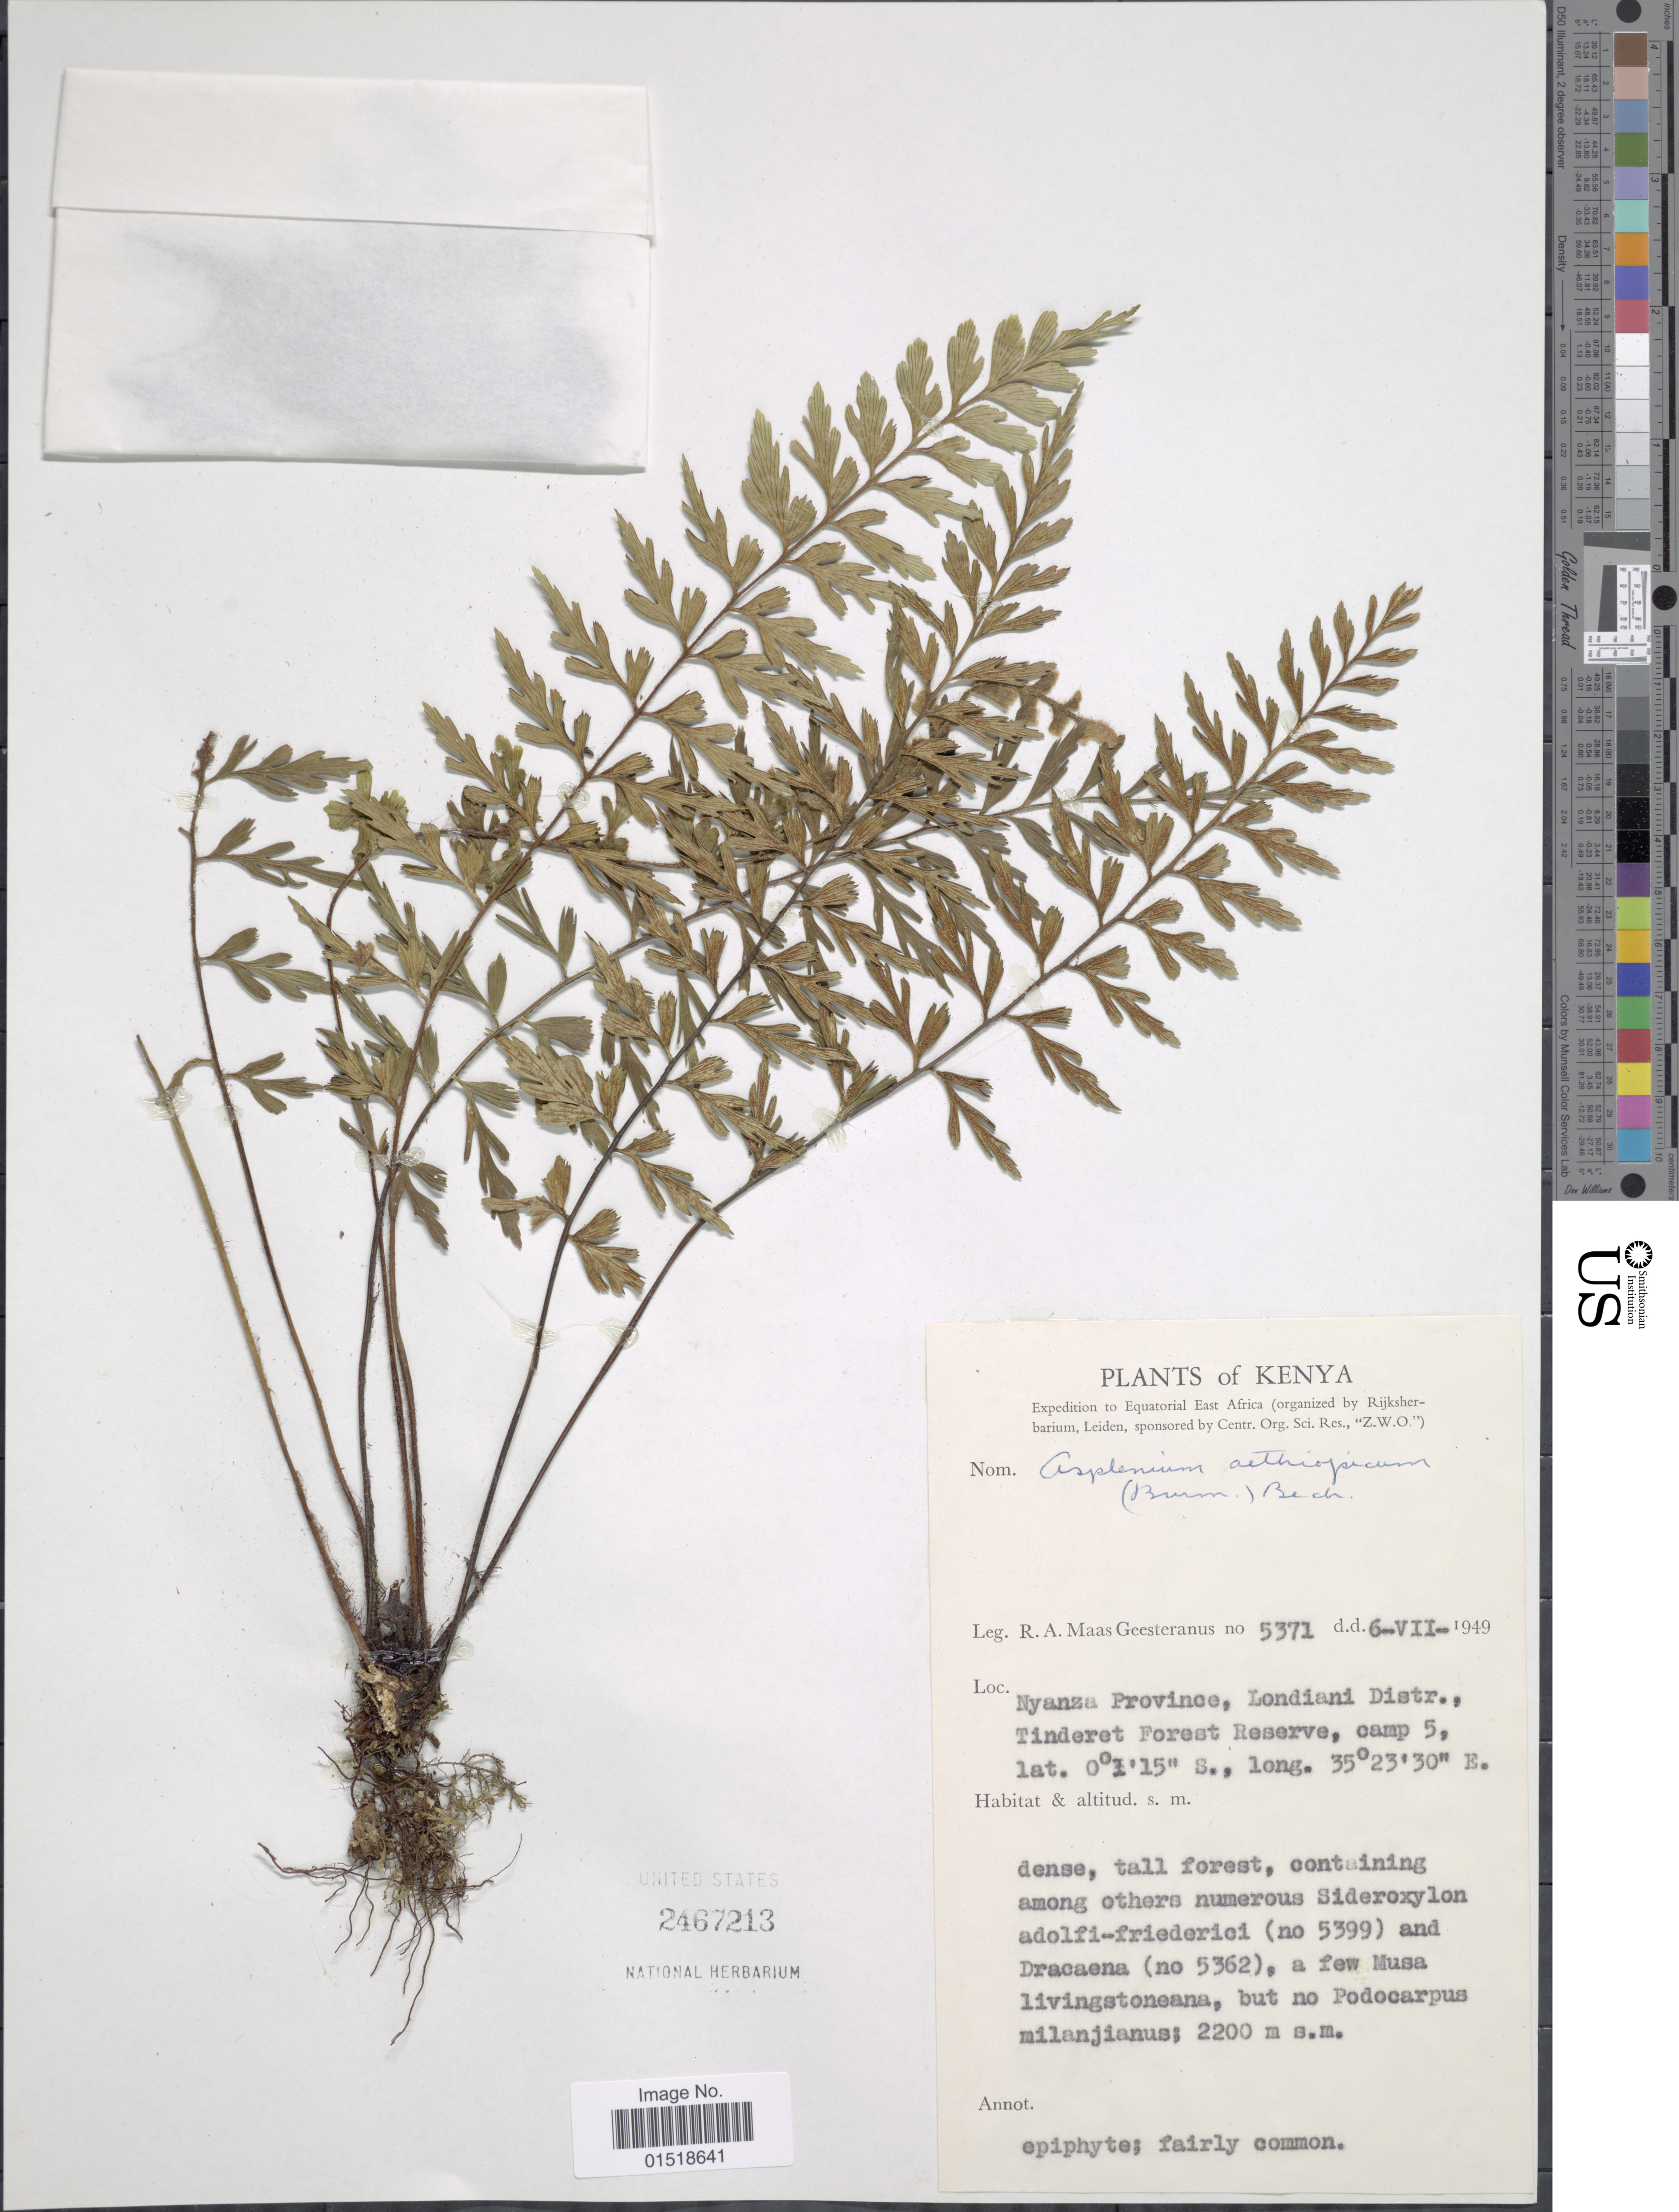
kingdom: Plantae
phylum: Tracheophyta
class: Polypodiopsida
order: Polypodiales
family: Aspleniaceae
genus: Asplenium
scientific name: Asplenium aethiopicum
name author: (Burm. f.) Bech.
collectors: R. A. Maas Geesteranus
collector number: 5371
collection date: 1949-07-06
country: Kenya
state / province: Kericho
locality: Nyanza Province, Londiani Distr., Tinderet Forest Reserve, camp 5.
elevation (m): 2200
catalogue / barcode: US 2467213